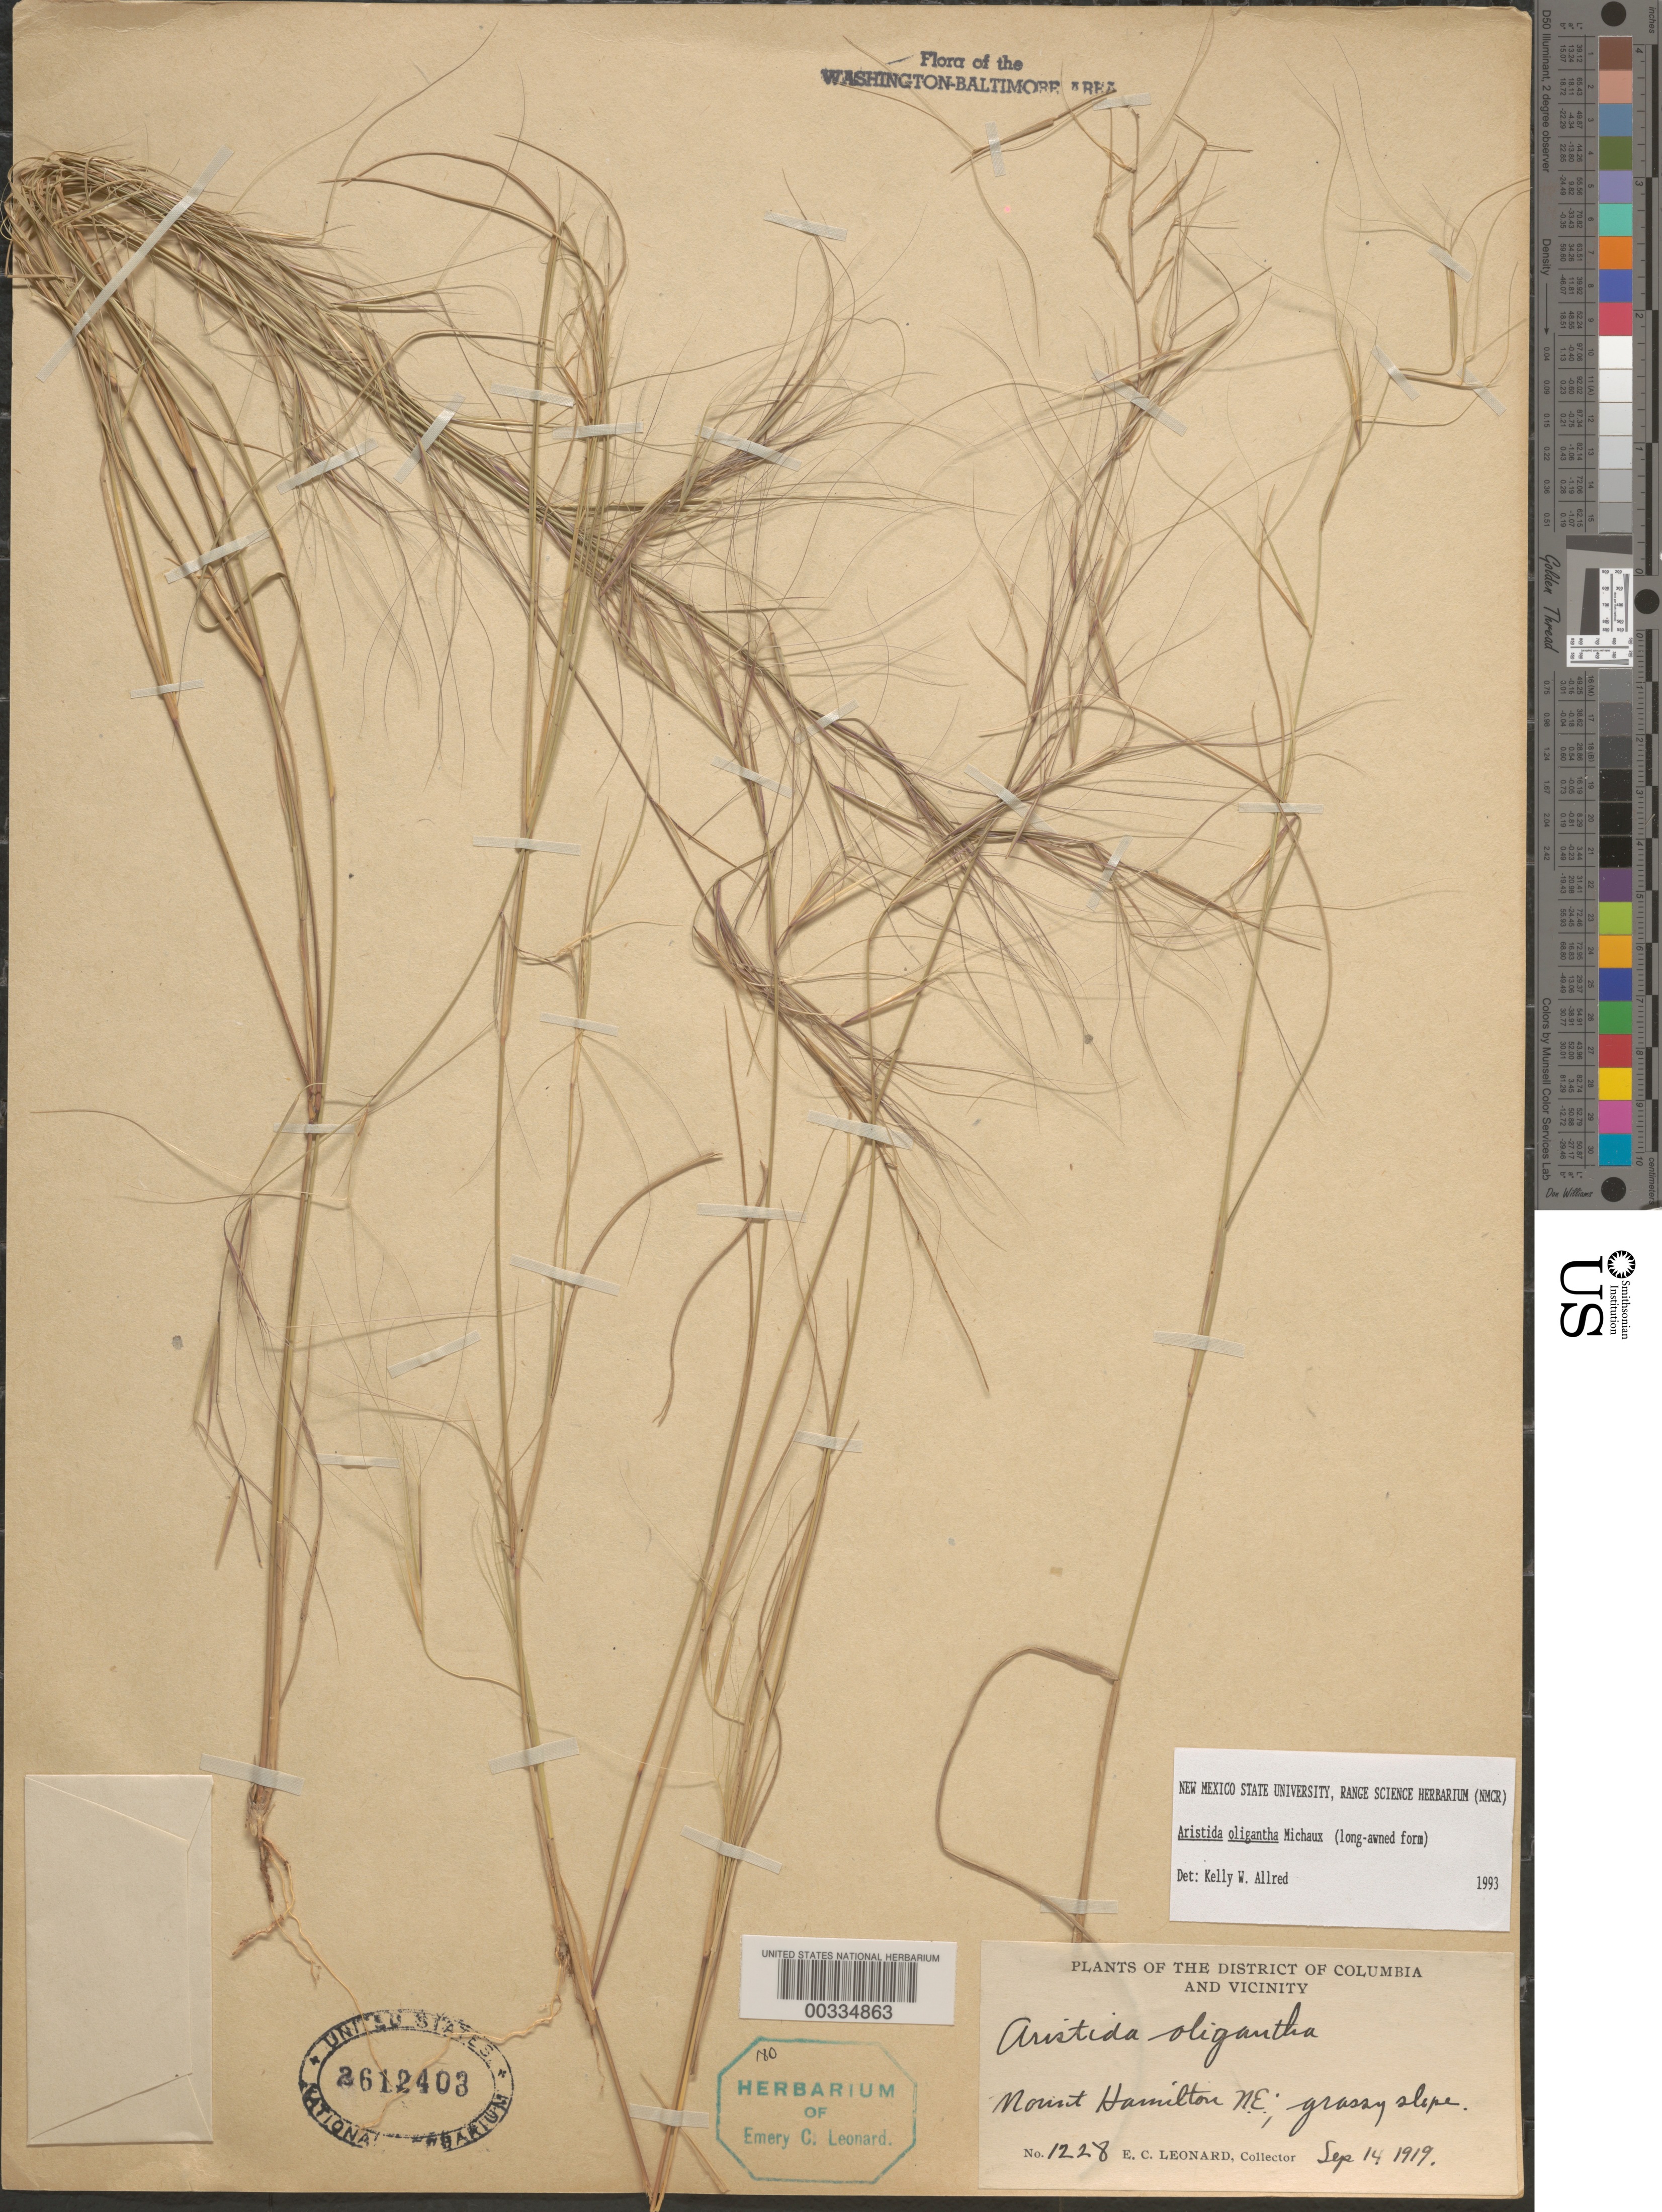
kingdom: Plantae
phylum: Tracheophyta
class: Liliopsida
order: Poales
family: Poaceae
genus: Aristida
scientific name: Aristida oligantha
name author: Michx.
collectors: E. C. Leonard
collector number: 1228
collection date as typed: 14 Sep 1919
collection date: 1919-09-14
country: United States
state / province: District of Columbia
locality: Mount Hamilton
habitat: Grassy slope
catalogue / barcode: US 2612403